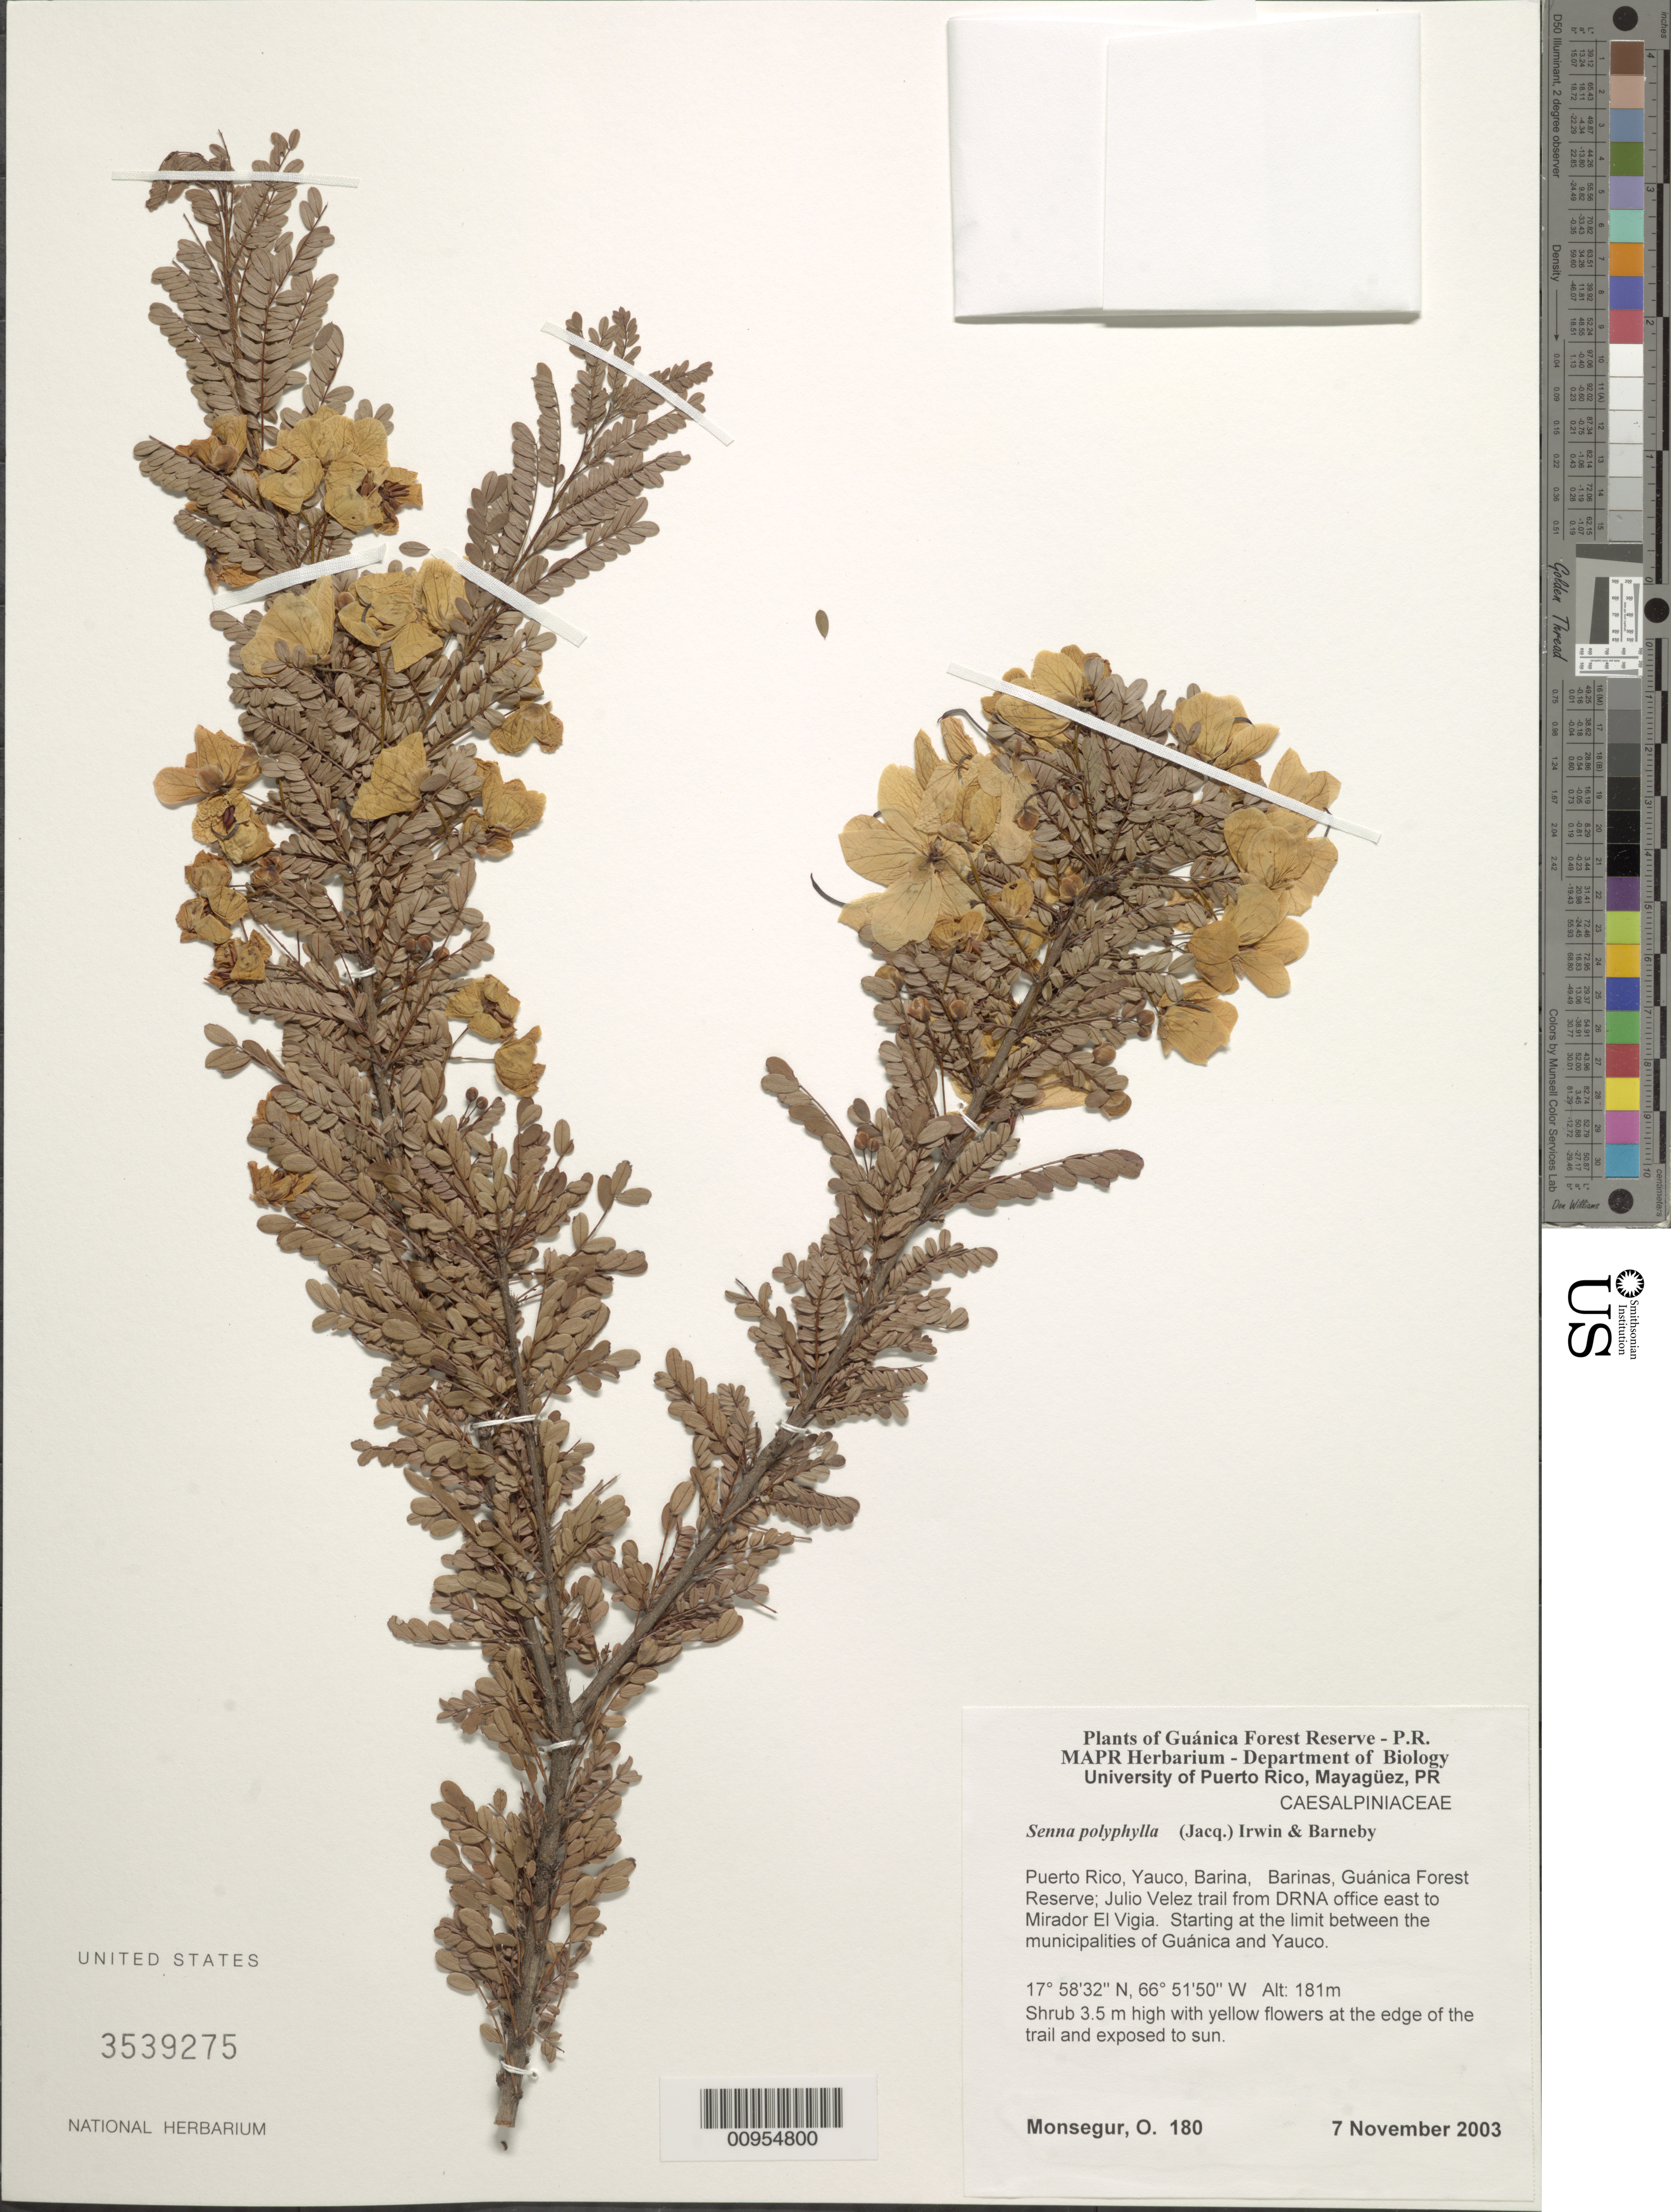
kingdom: Plantae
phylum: Tracheophyta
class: Magnoliopsida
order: Fabales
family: Fabaceae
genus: Senna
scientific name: Senna polyphylla var. polyphylla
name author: (Jacq.) H.S. Irwin & Barneby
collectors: O. Monsegur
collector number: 180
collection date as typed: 07 Nov 2003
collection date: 2003-11-07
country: Puerto Rico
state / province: Yauco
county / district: Barina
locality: Guánica Forest Reserve; Barinas, Julio Vélez trail from DRNA office east to Mirador El Vigia. Starting at the limit between the municipalities of Guánica and Yauco.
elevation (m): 181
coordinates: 17.58315, 66.51497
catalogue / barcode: US 3539275